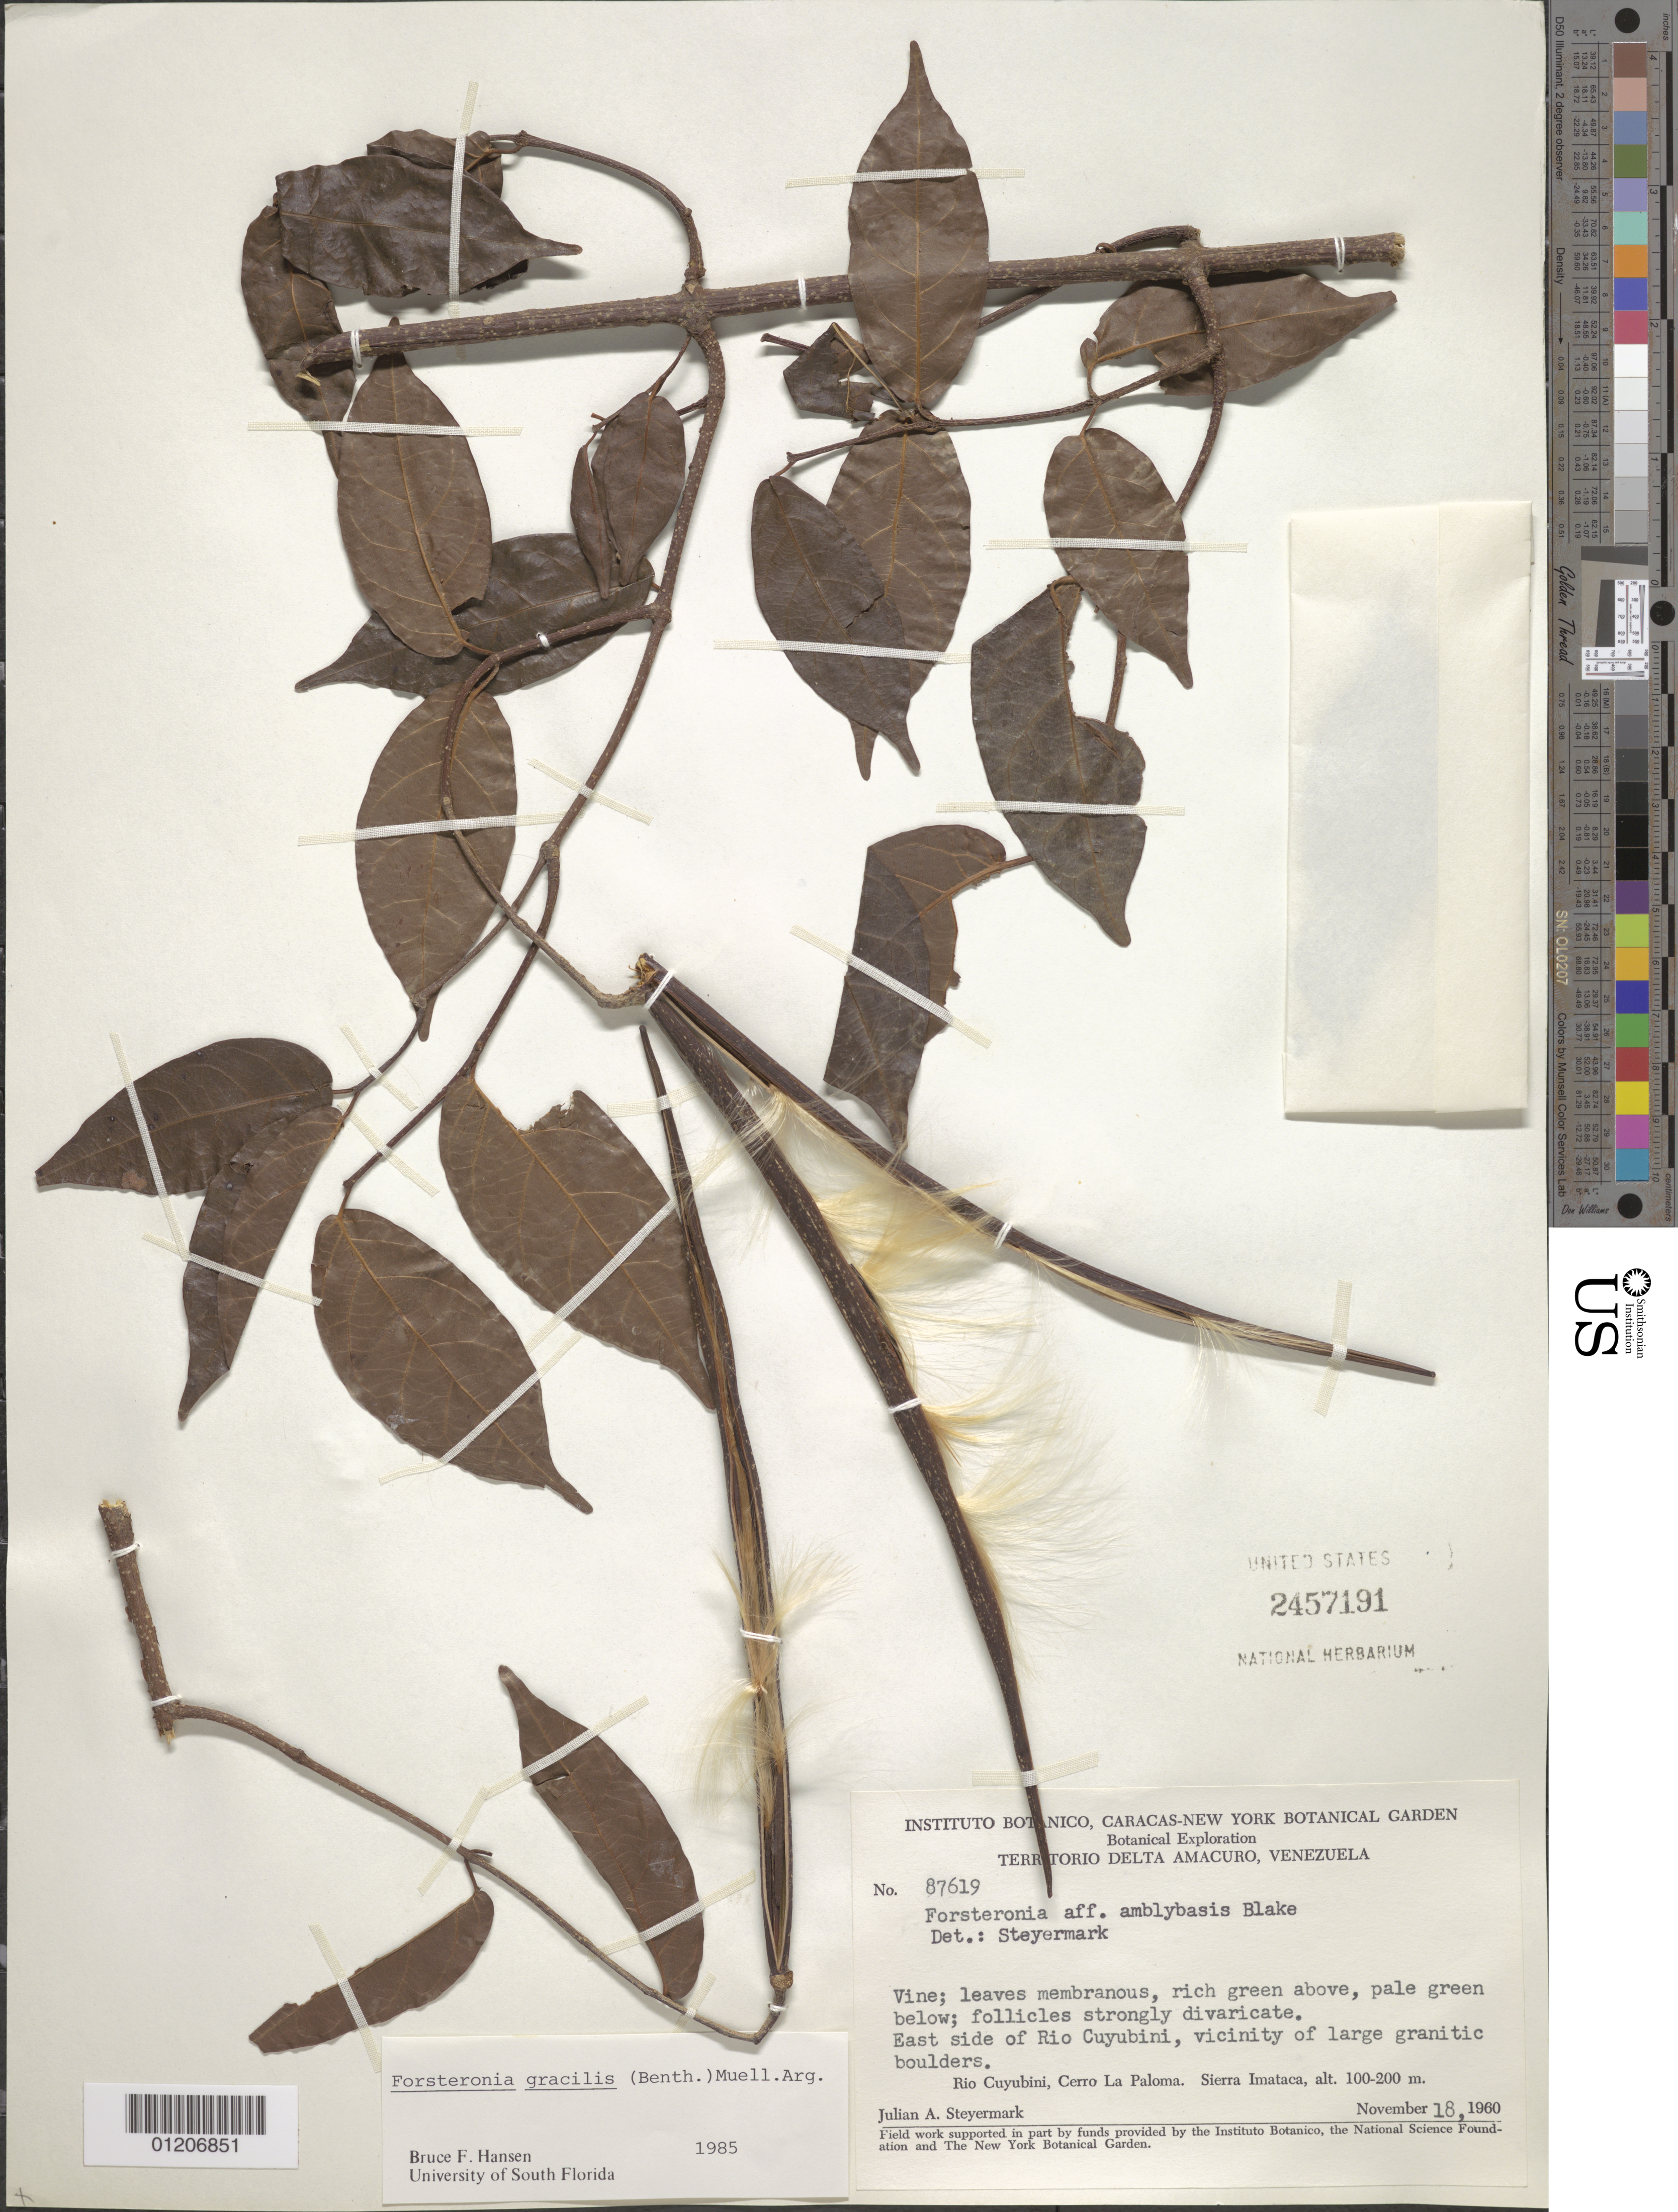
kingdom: Plantae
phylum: Tracheophyta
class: Magnoliopsida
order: Gentianales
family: Apocynaceae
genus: Forsteronia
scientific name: Forsteronia gracilis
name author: (Benth.) Müll. Arg.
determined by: Hansen, B.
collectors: J. Steyermark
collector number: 87619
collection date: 1960-11-18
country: Venezuela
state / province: Delta Amacuro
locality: Rio Cuyubini, Cerro La Paloma. Sierra Imataca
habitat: Vic of large granitic boulders; east side of rio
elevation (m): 100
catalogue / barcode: US 2457191